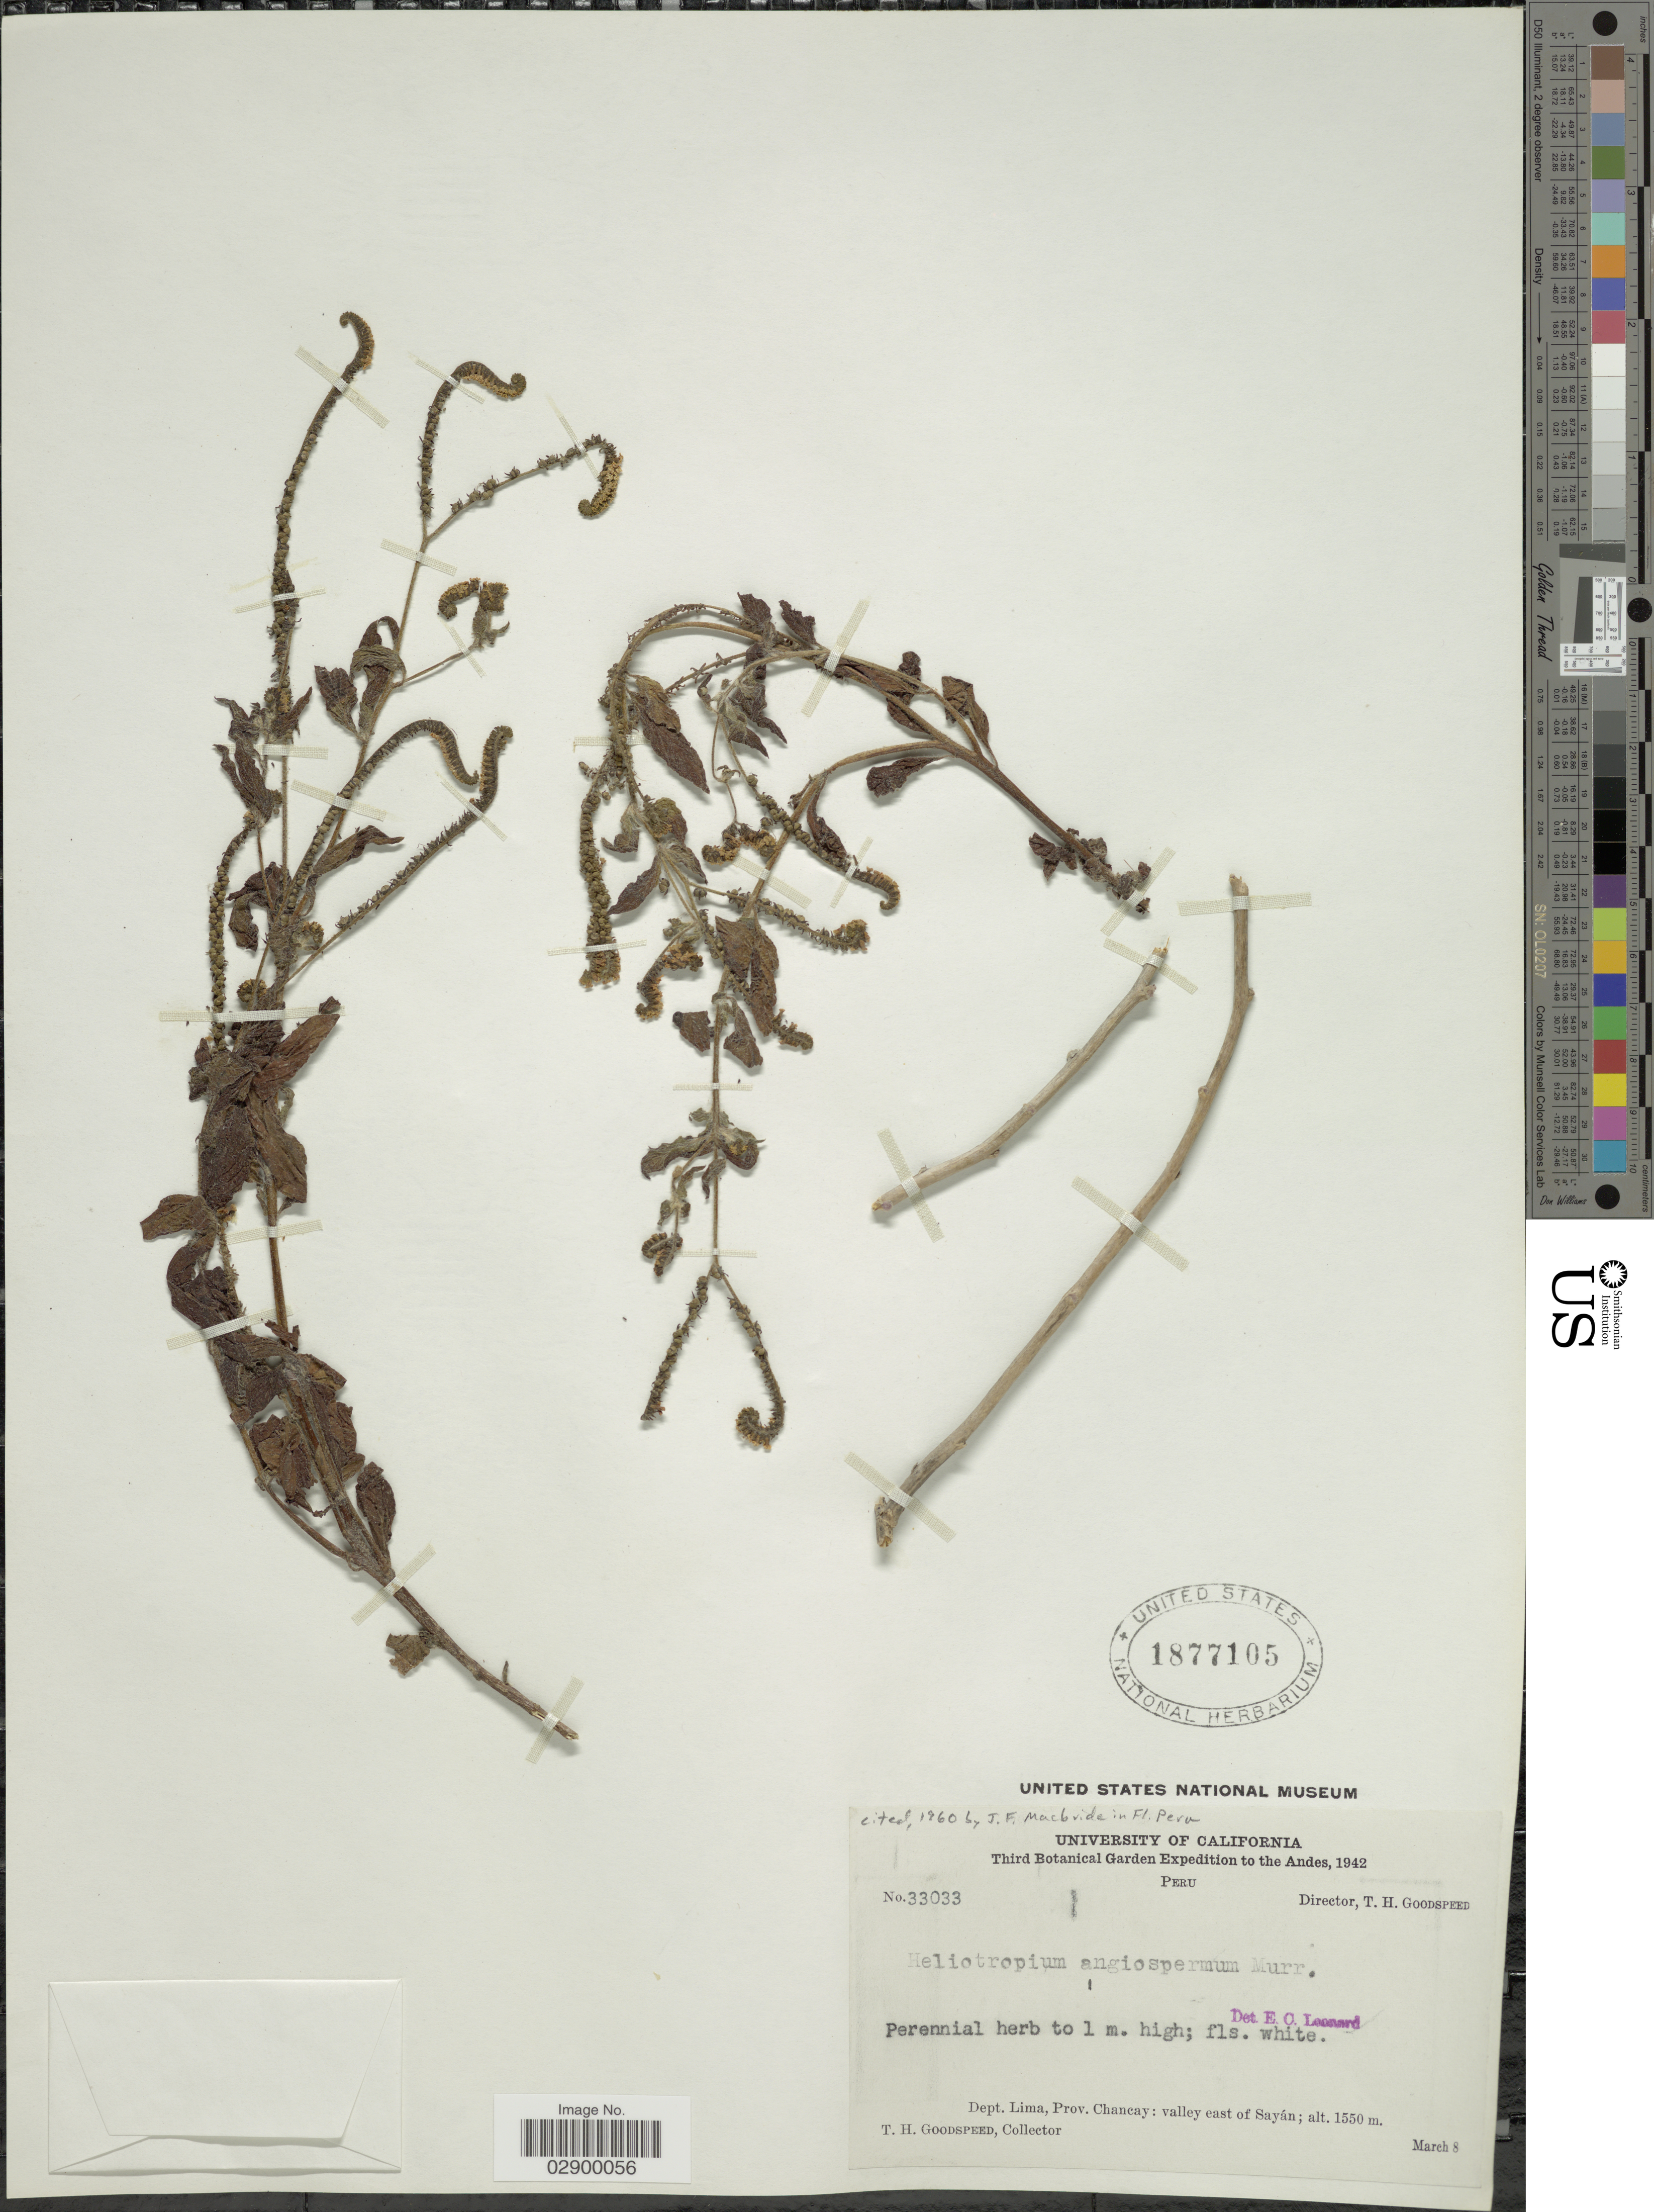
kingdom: Plantae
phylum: Tracheophyta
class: Magnoliopsida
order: Boraginales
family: Heliotropiaceae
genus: Heliotropium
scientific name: Heliotropium angiospermum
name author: Murray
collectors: T. Goodspeed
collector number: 33033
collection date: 1942-03-08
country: Peru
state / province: Lima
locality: Andes. Dept. Lima, Prov. Chancay: valley east of Sayán.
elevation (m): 1550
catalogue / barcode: US 1877105